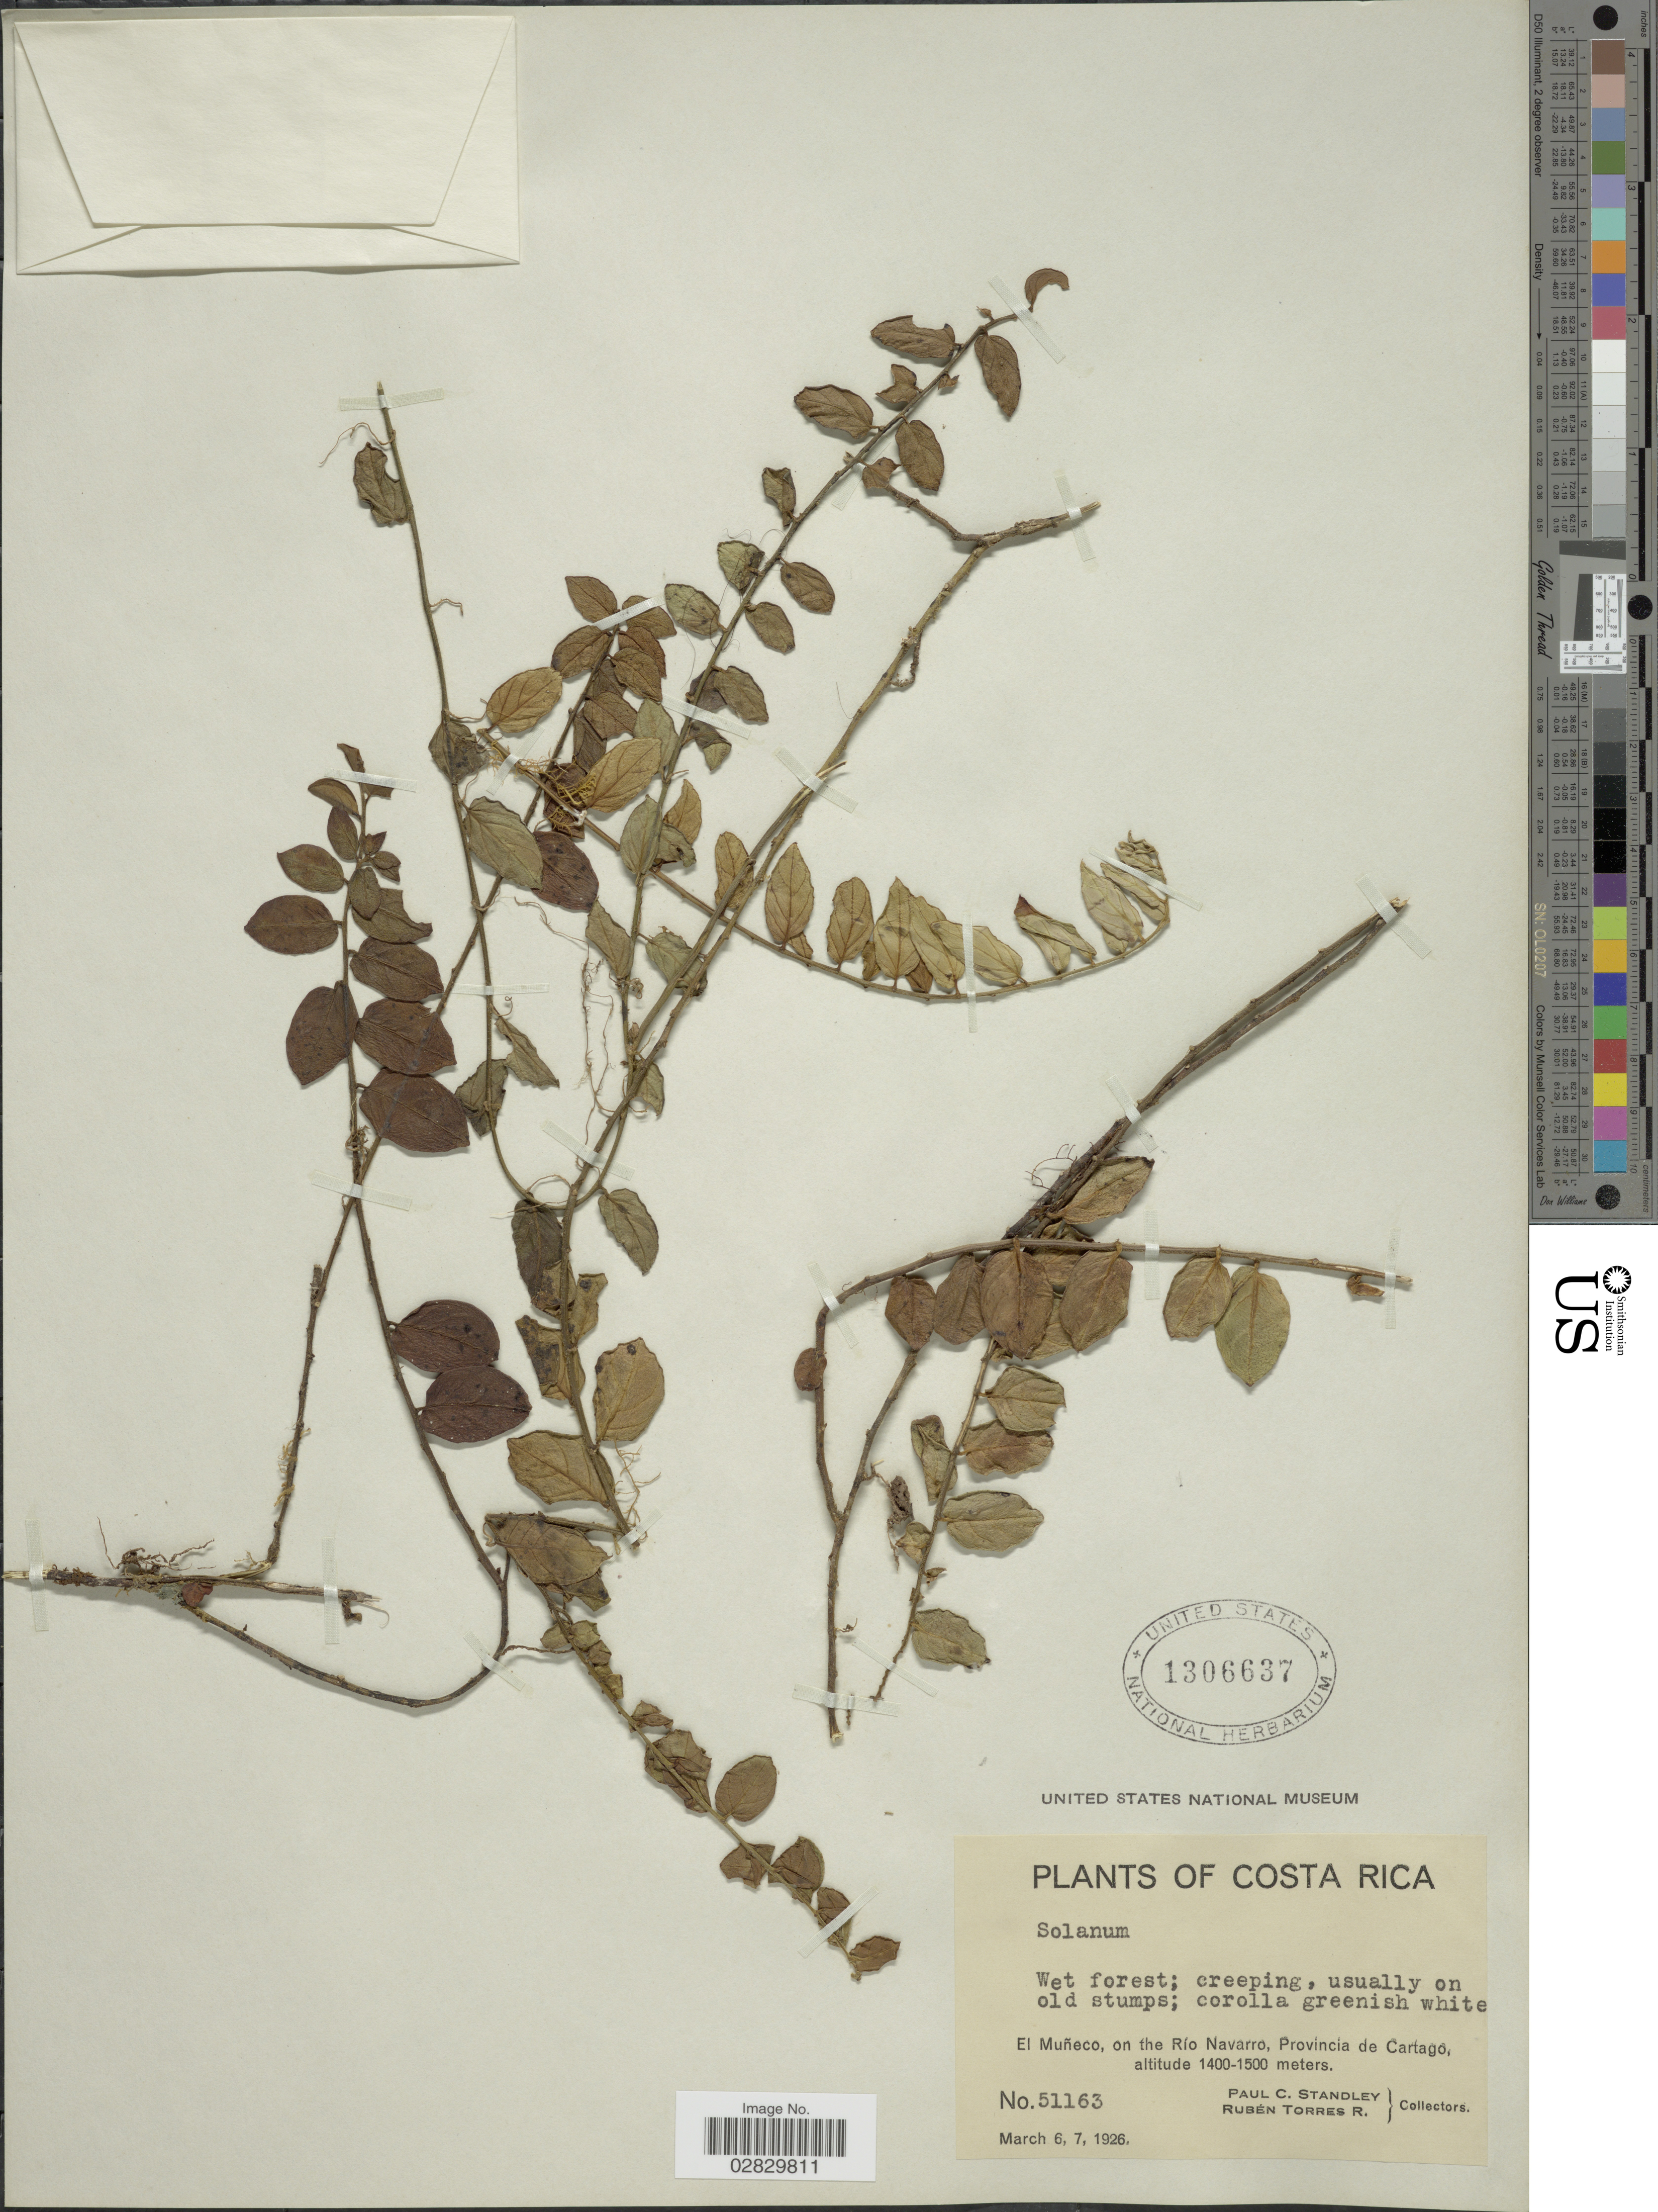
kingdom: Plantae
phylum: Tracheophyta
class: Magnoliopsida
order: Solanales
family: Solanaceae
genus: Solanum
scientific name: Solanum evolvulifolium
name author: Greenm. ex Donn. Sm.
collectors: P. C. Standley & R. Torres Rojas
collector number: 51163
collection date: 1926-03-06/1926-03-07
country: Costa Rica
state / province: Cartago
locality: El Muñeco, on the Río Navarro.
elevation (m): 1400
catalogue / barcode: US 1306637